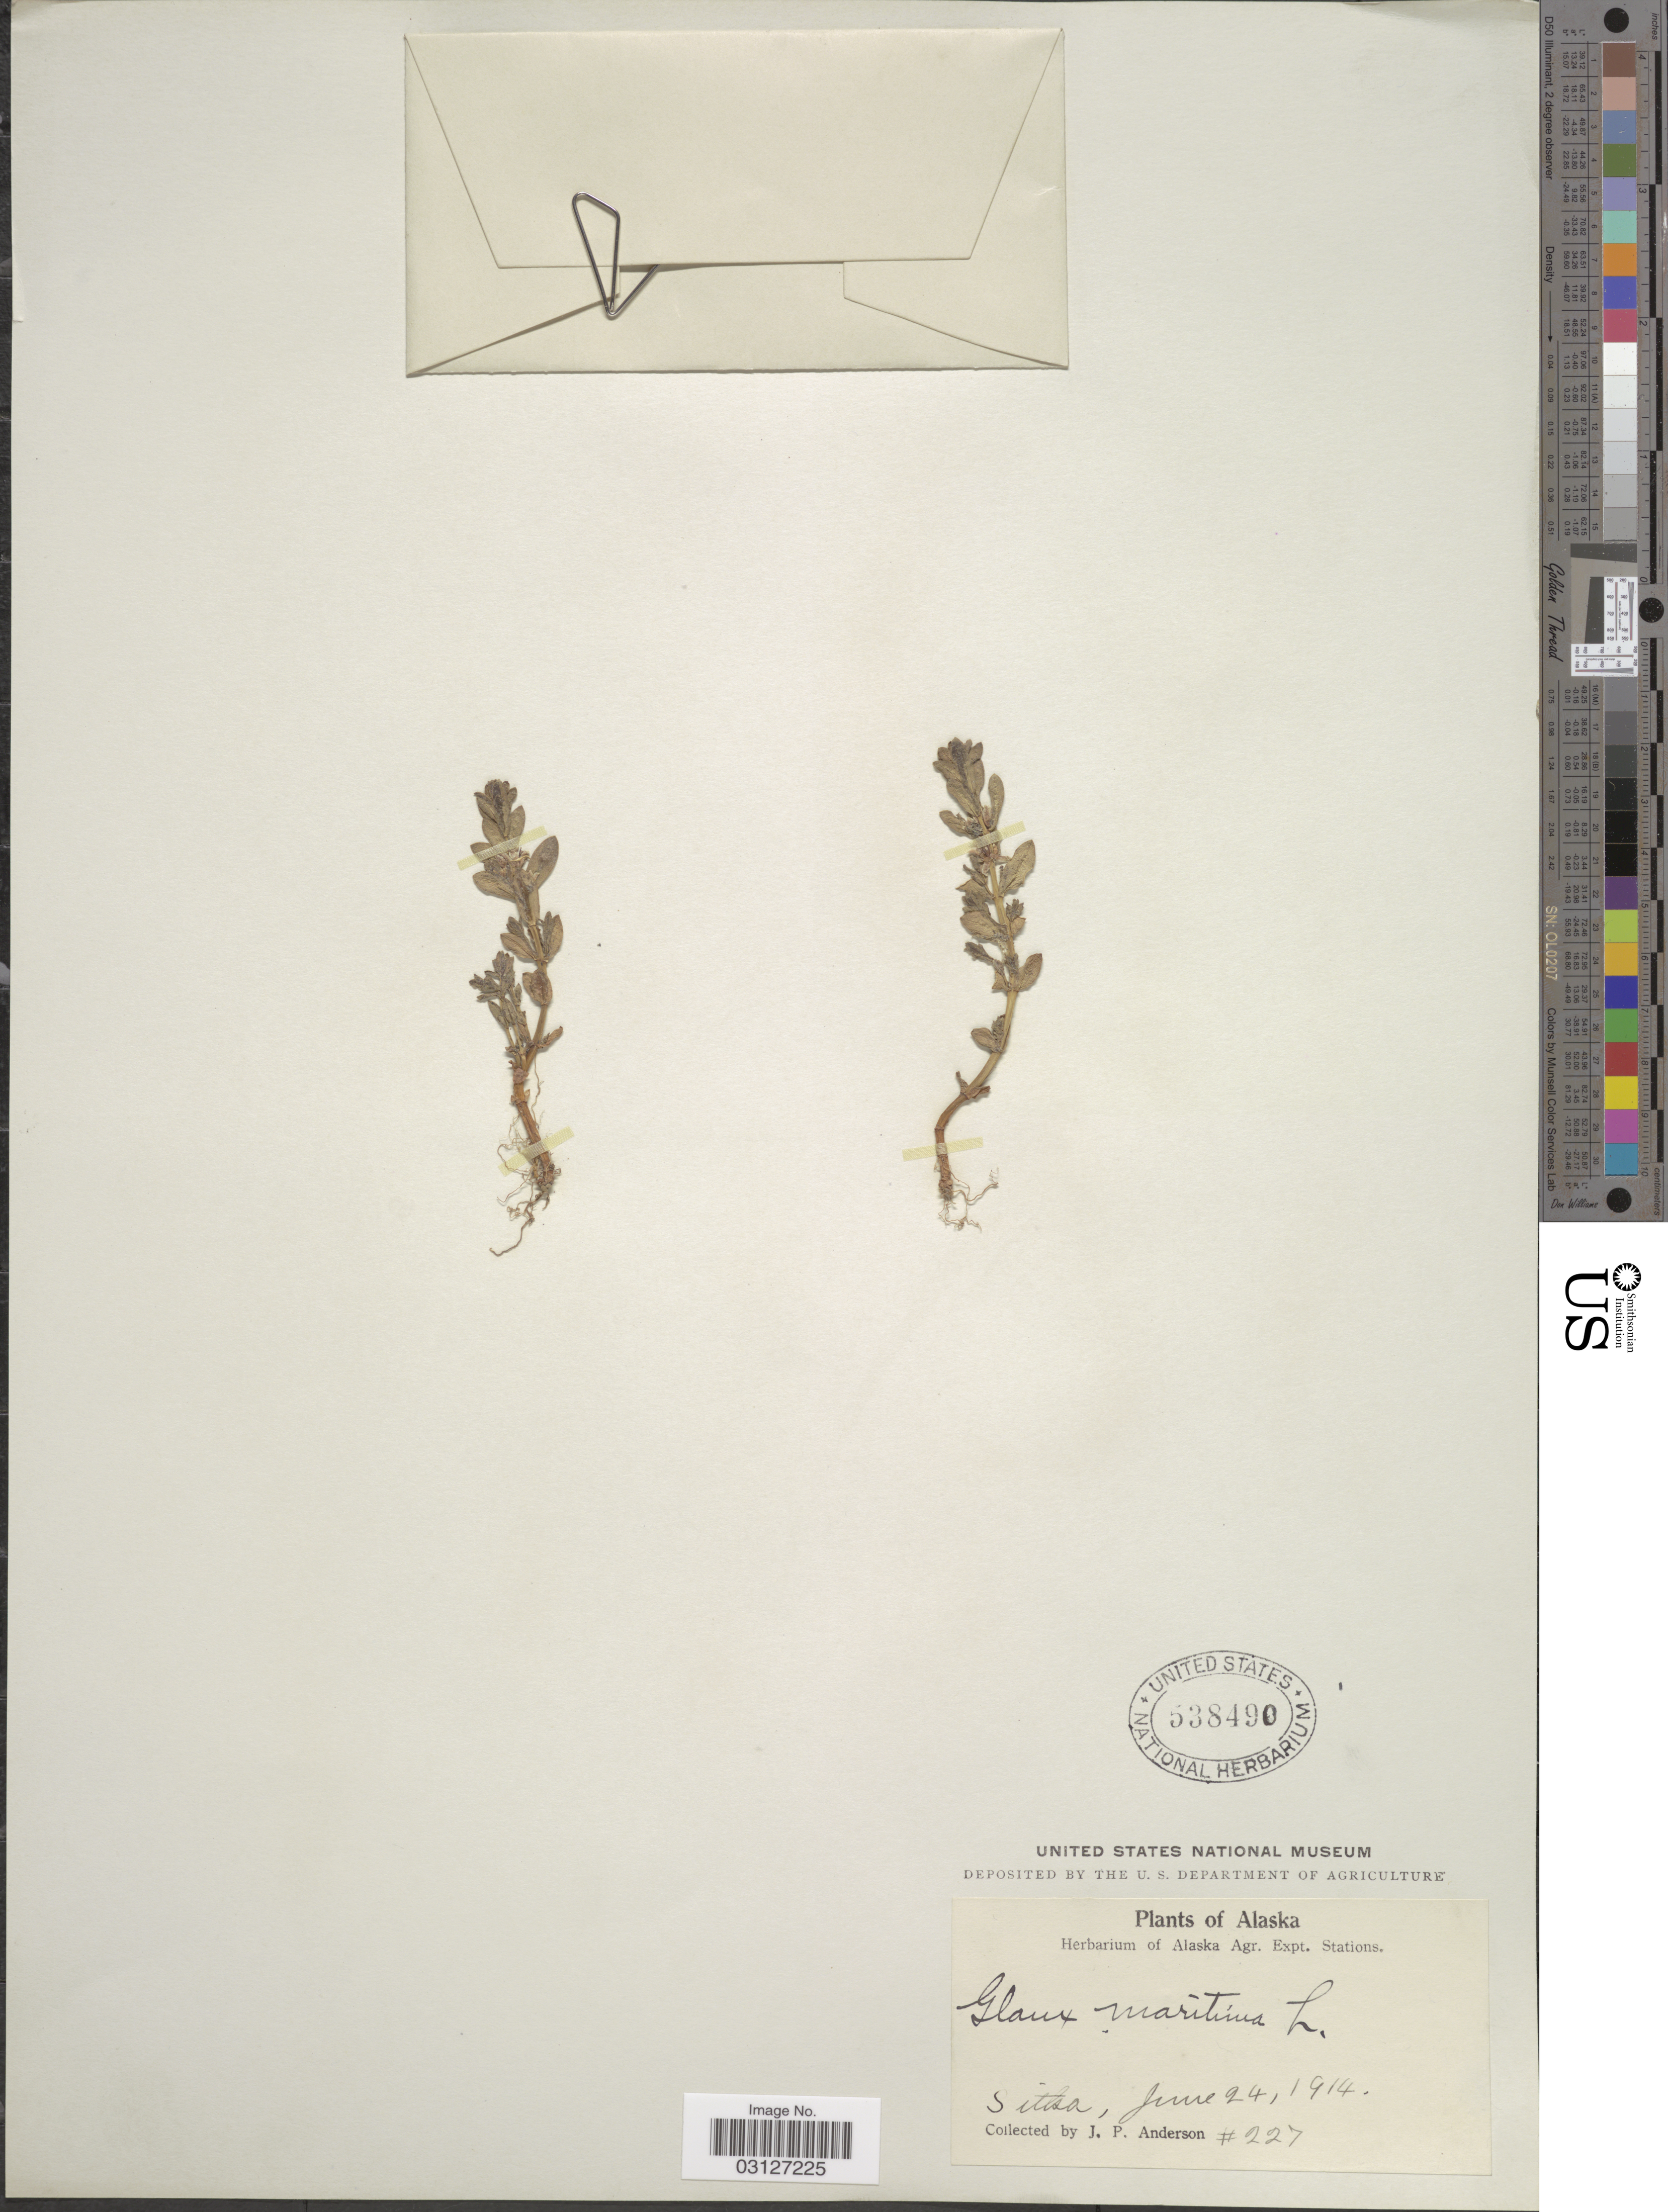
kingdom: Plantae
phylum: Tracheophyta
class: Magnoliopsida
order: Ericales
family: Primulaceae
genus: Glaux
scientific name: Glaux maritima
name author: L.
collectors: J. P. Anderson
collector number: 227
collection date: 1914-06-24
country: United States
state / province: Alaska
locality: Sitka.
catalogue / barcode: US 538490